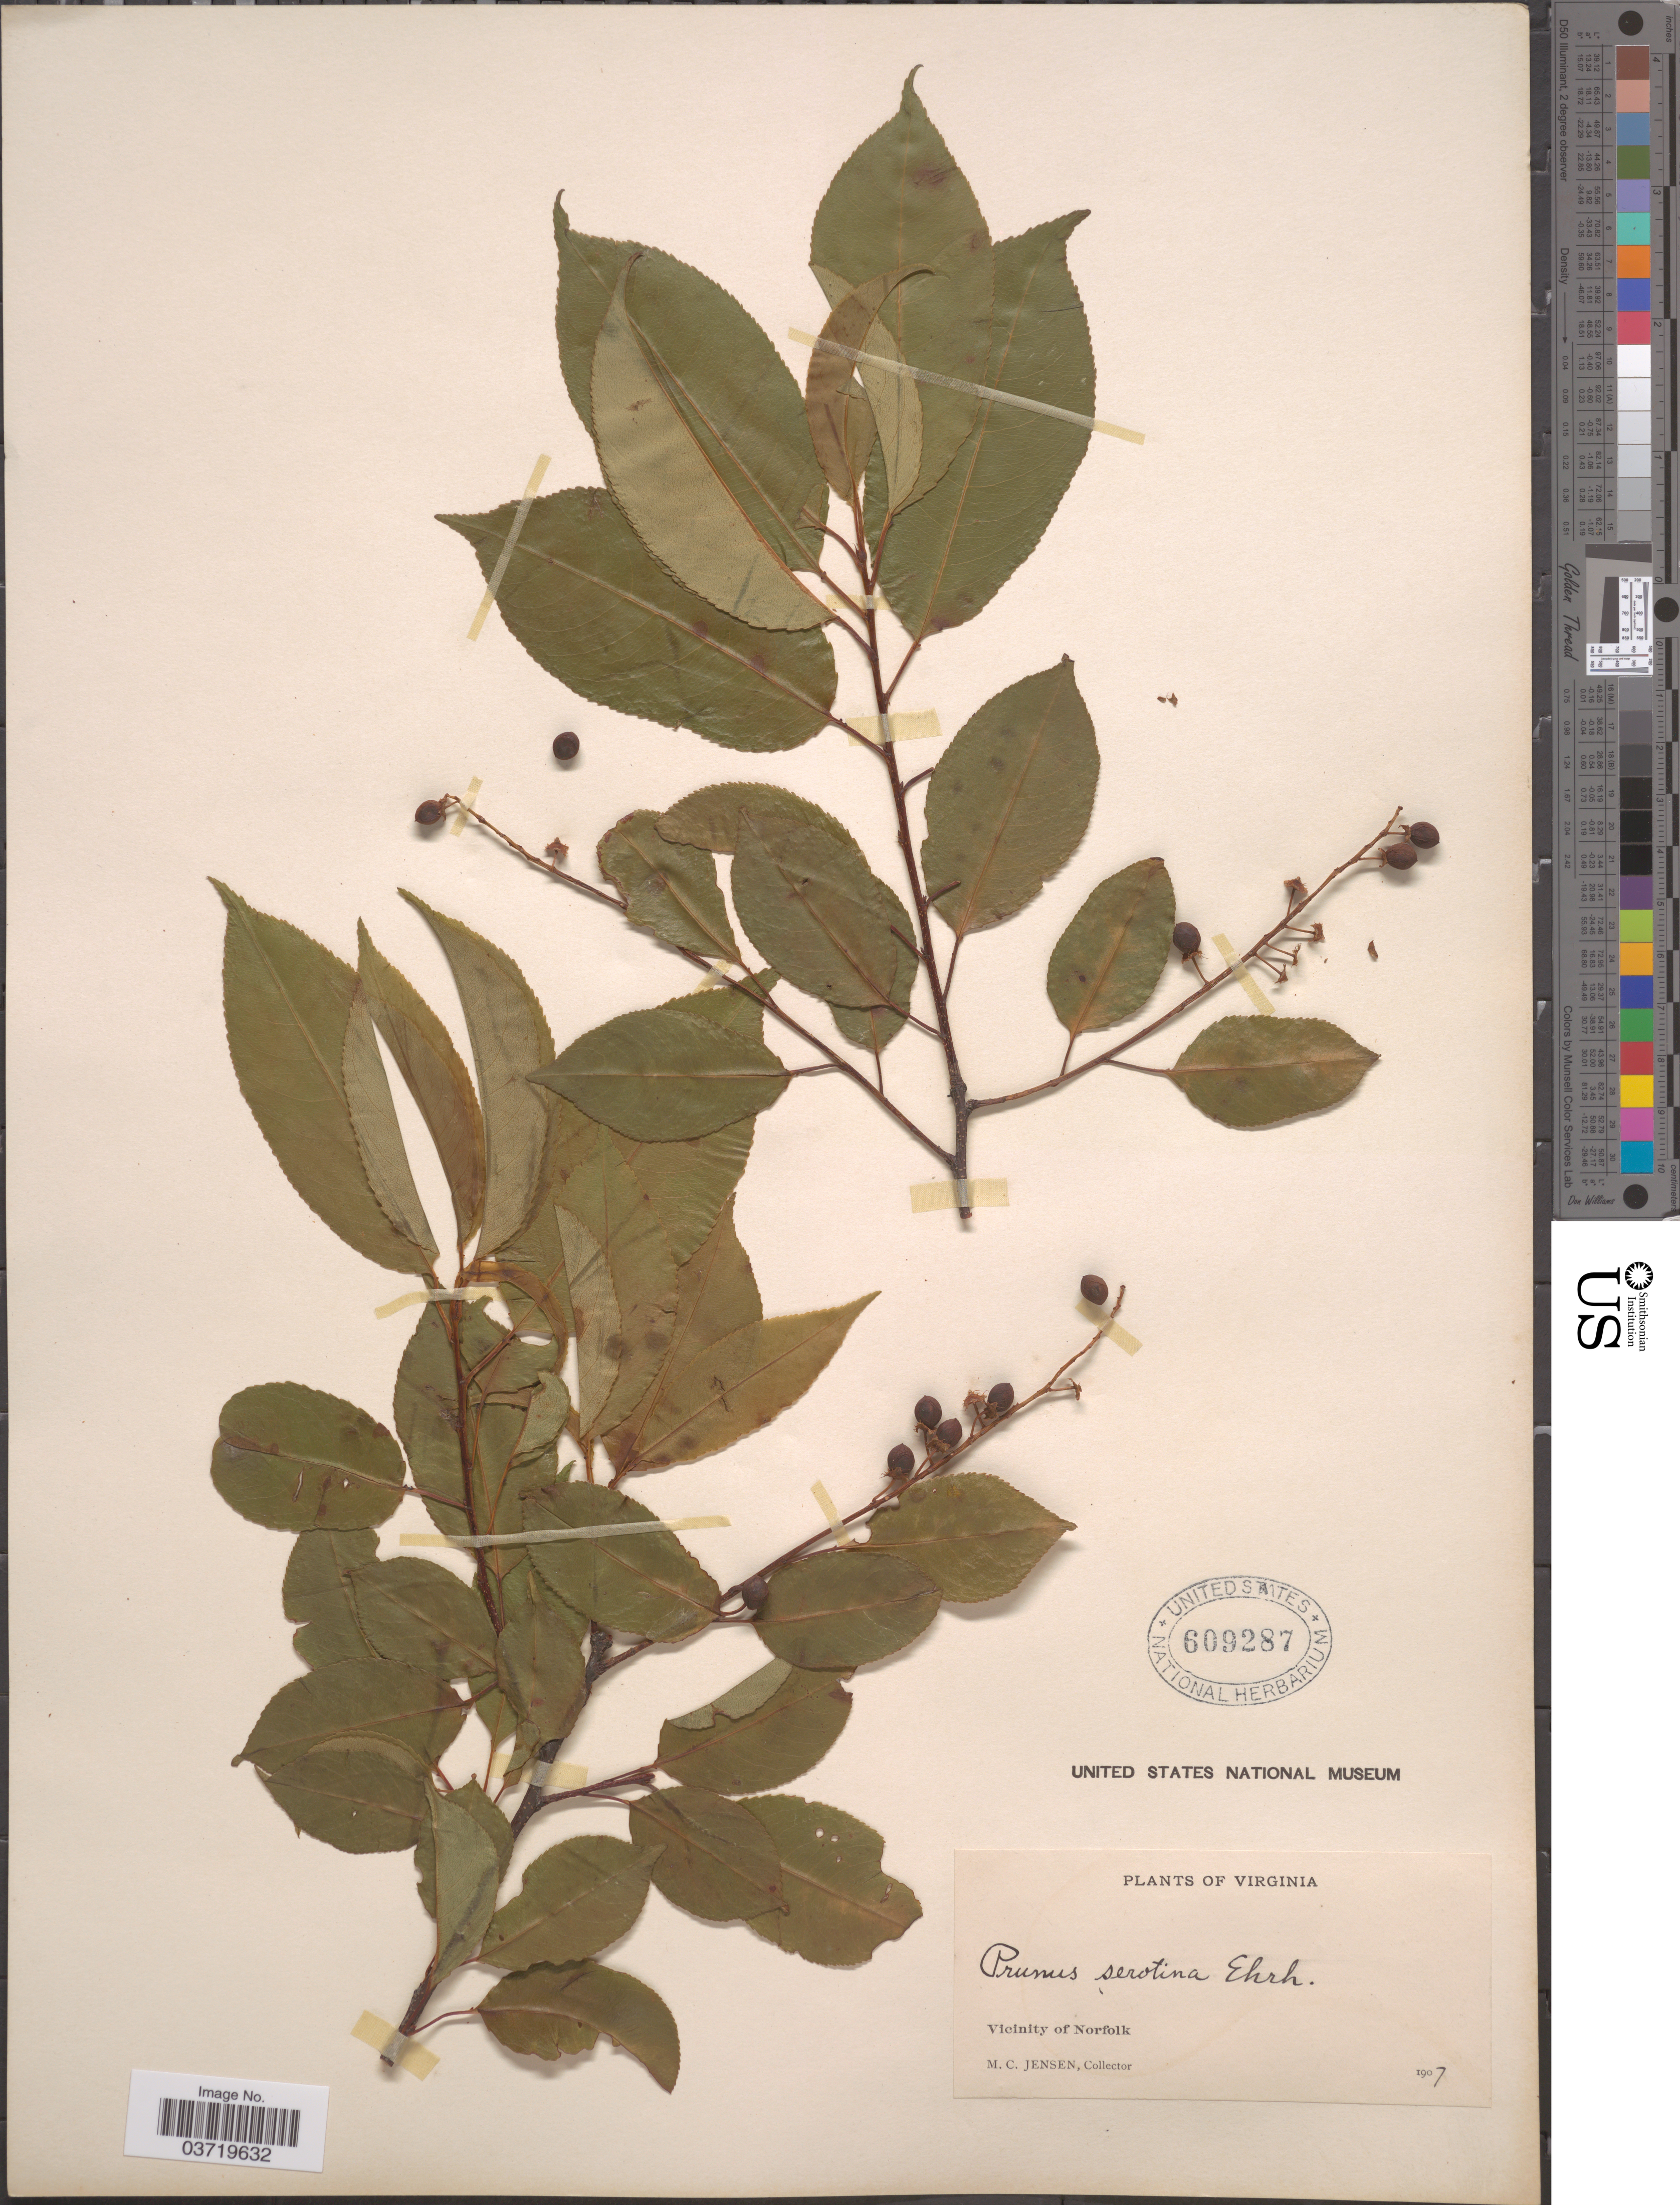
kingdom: Plantae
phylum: Tracheophyta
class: Magnoliopsida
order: Rosales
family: Rosaceae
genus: Prunus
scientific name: Prunus serotina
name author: Ehrh.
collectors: M. C. Jensen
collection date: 1907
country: United States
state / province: Virginia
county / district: City of Norfolk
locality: Vicinity of Norfolk.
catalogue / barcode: US 609287